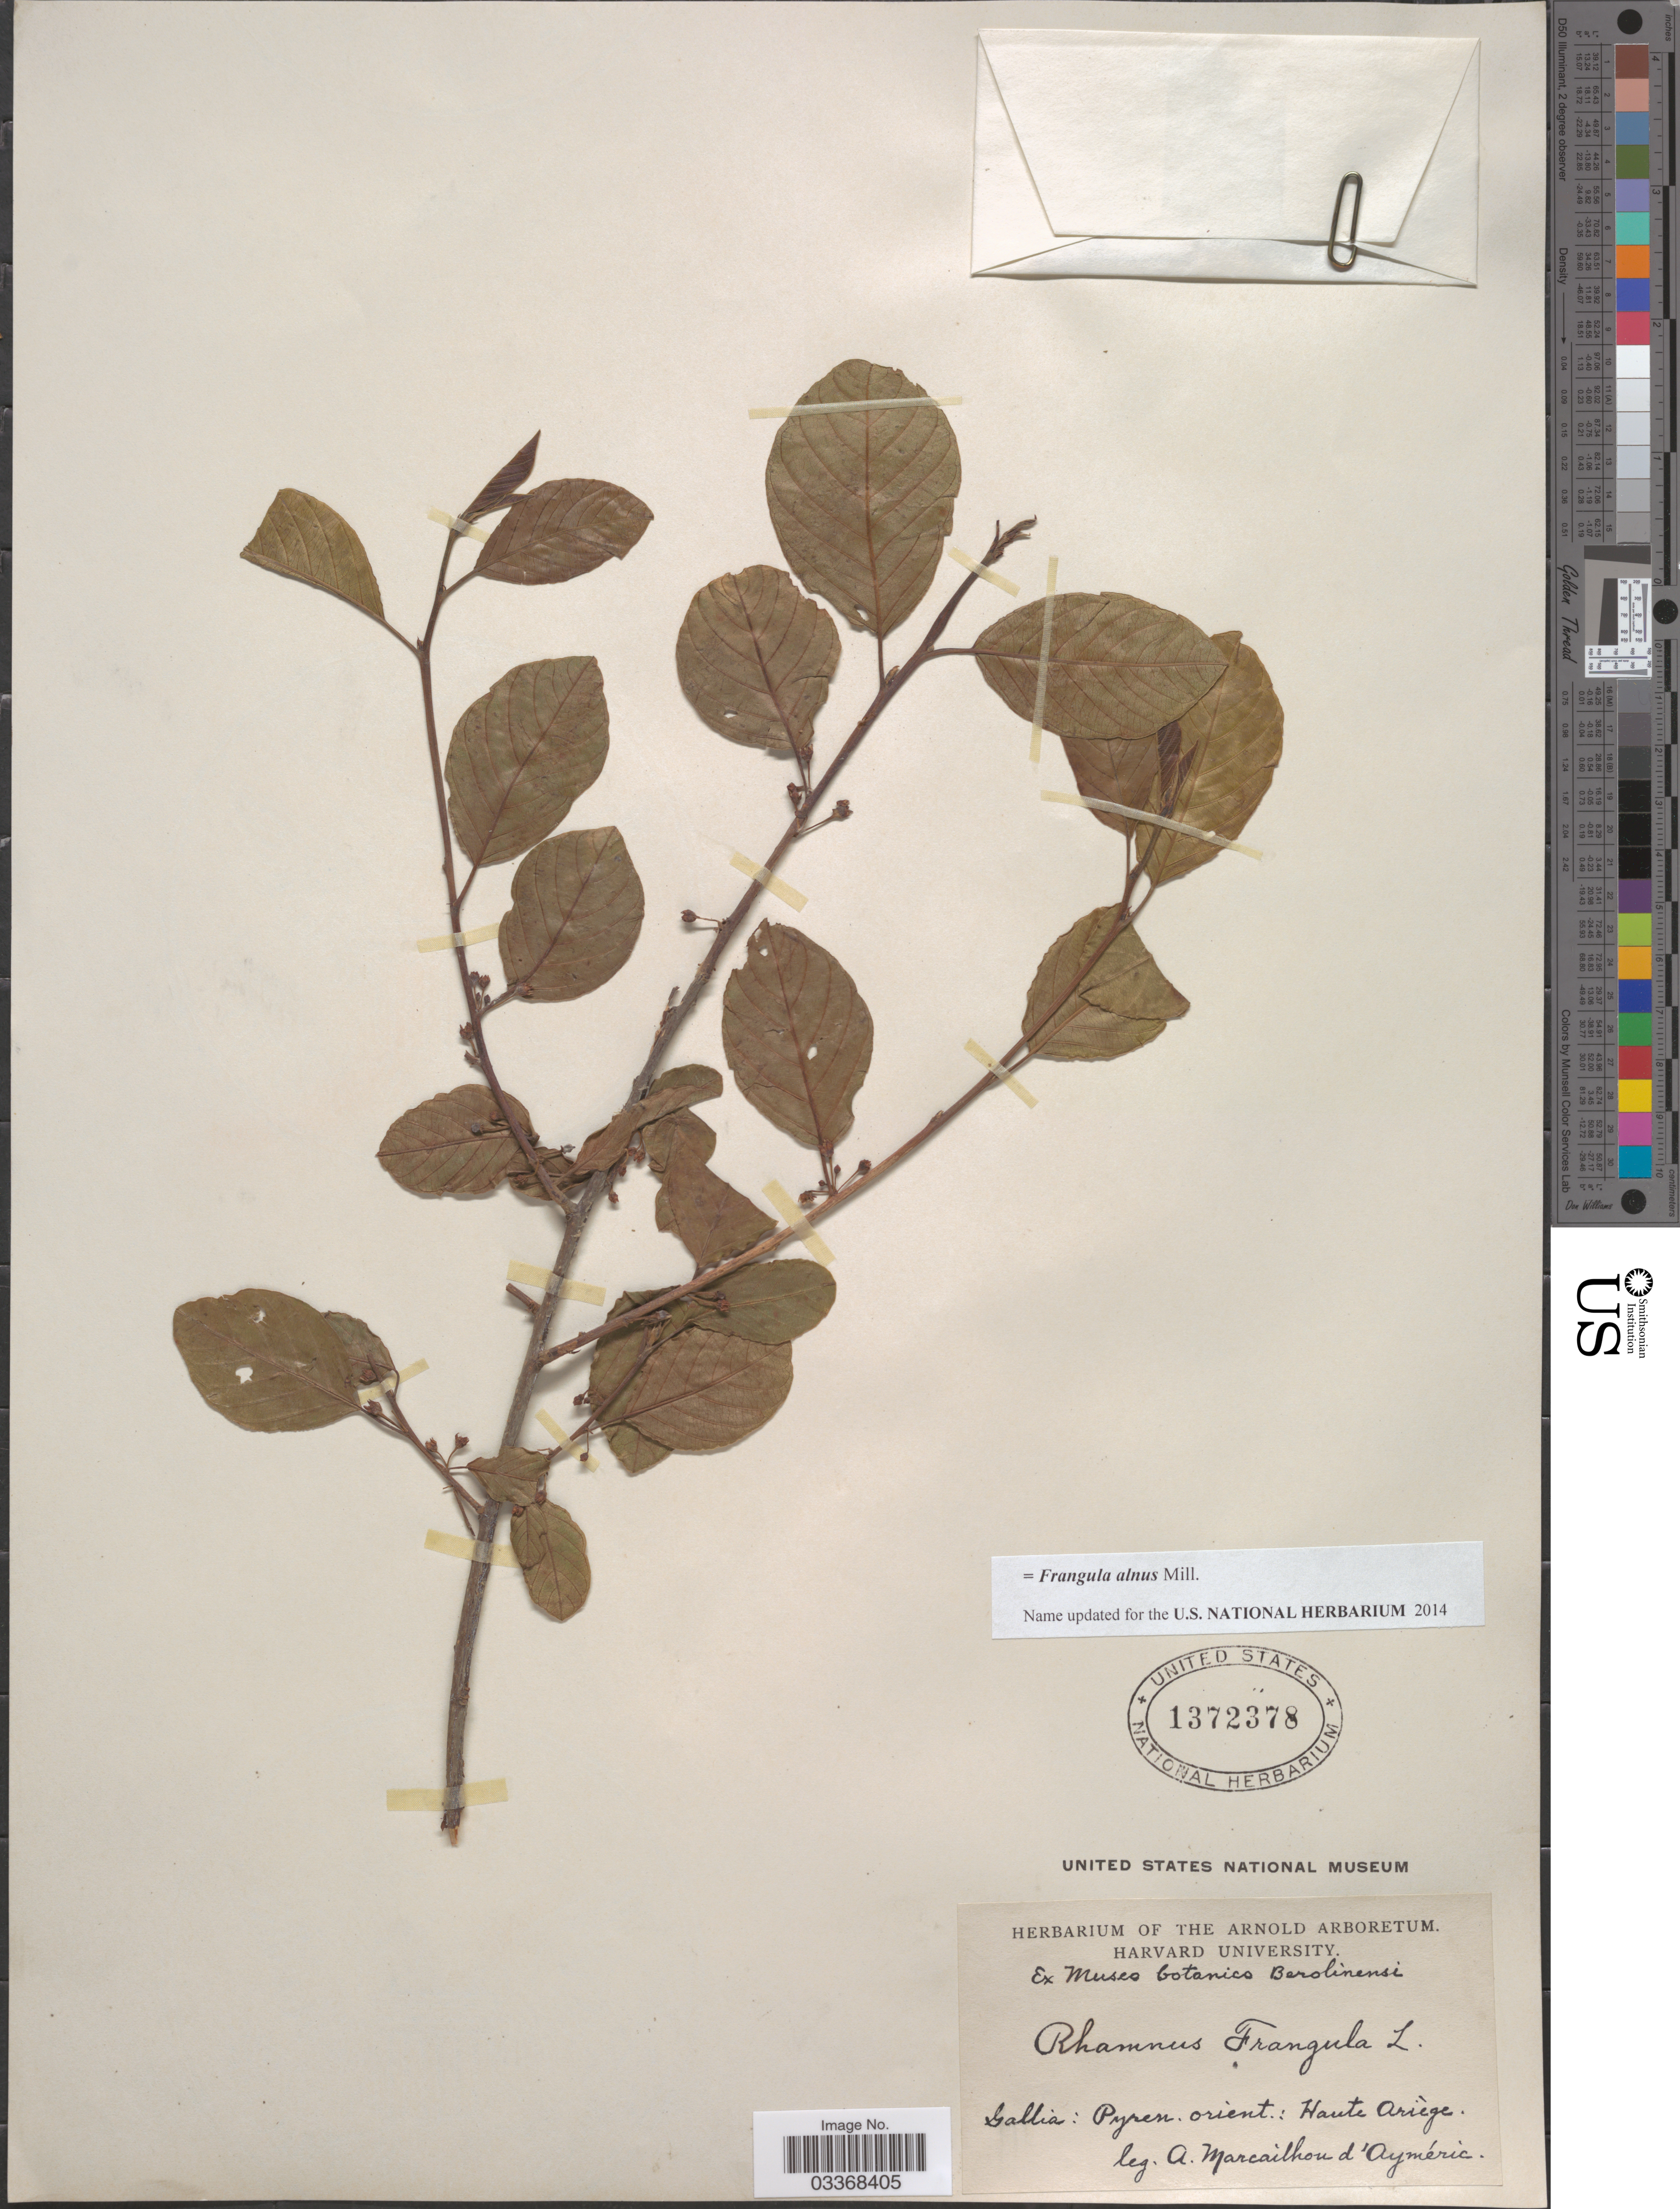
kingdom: Plantae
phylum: Tracheophyta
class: Magnoliopsida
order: Rosales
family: Rhamnaceae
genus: Frangula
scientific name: Frangula alnus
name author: Mill.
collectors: A.L.M. Marcailhou d' Aymeric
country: France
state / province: Occitanie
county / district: Ariège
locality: Gallia: Pyren. orient.: Haute Ariège.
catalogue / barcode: US 1372378